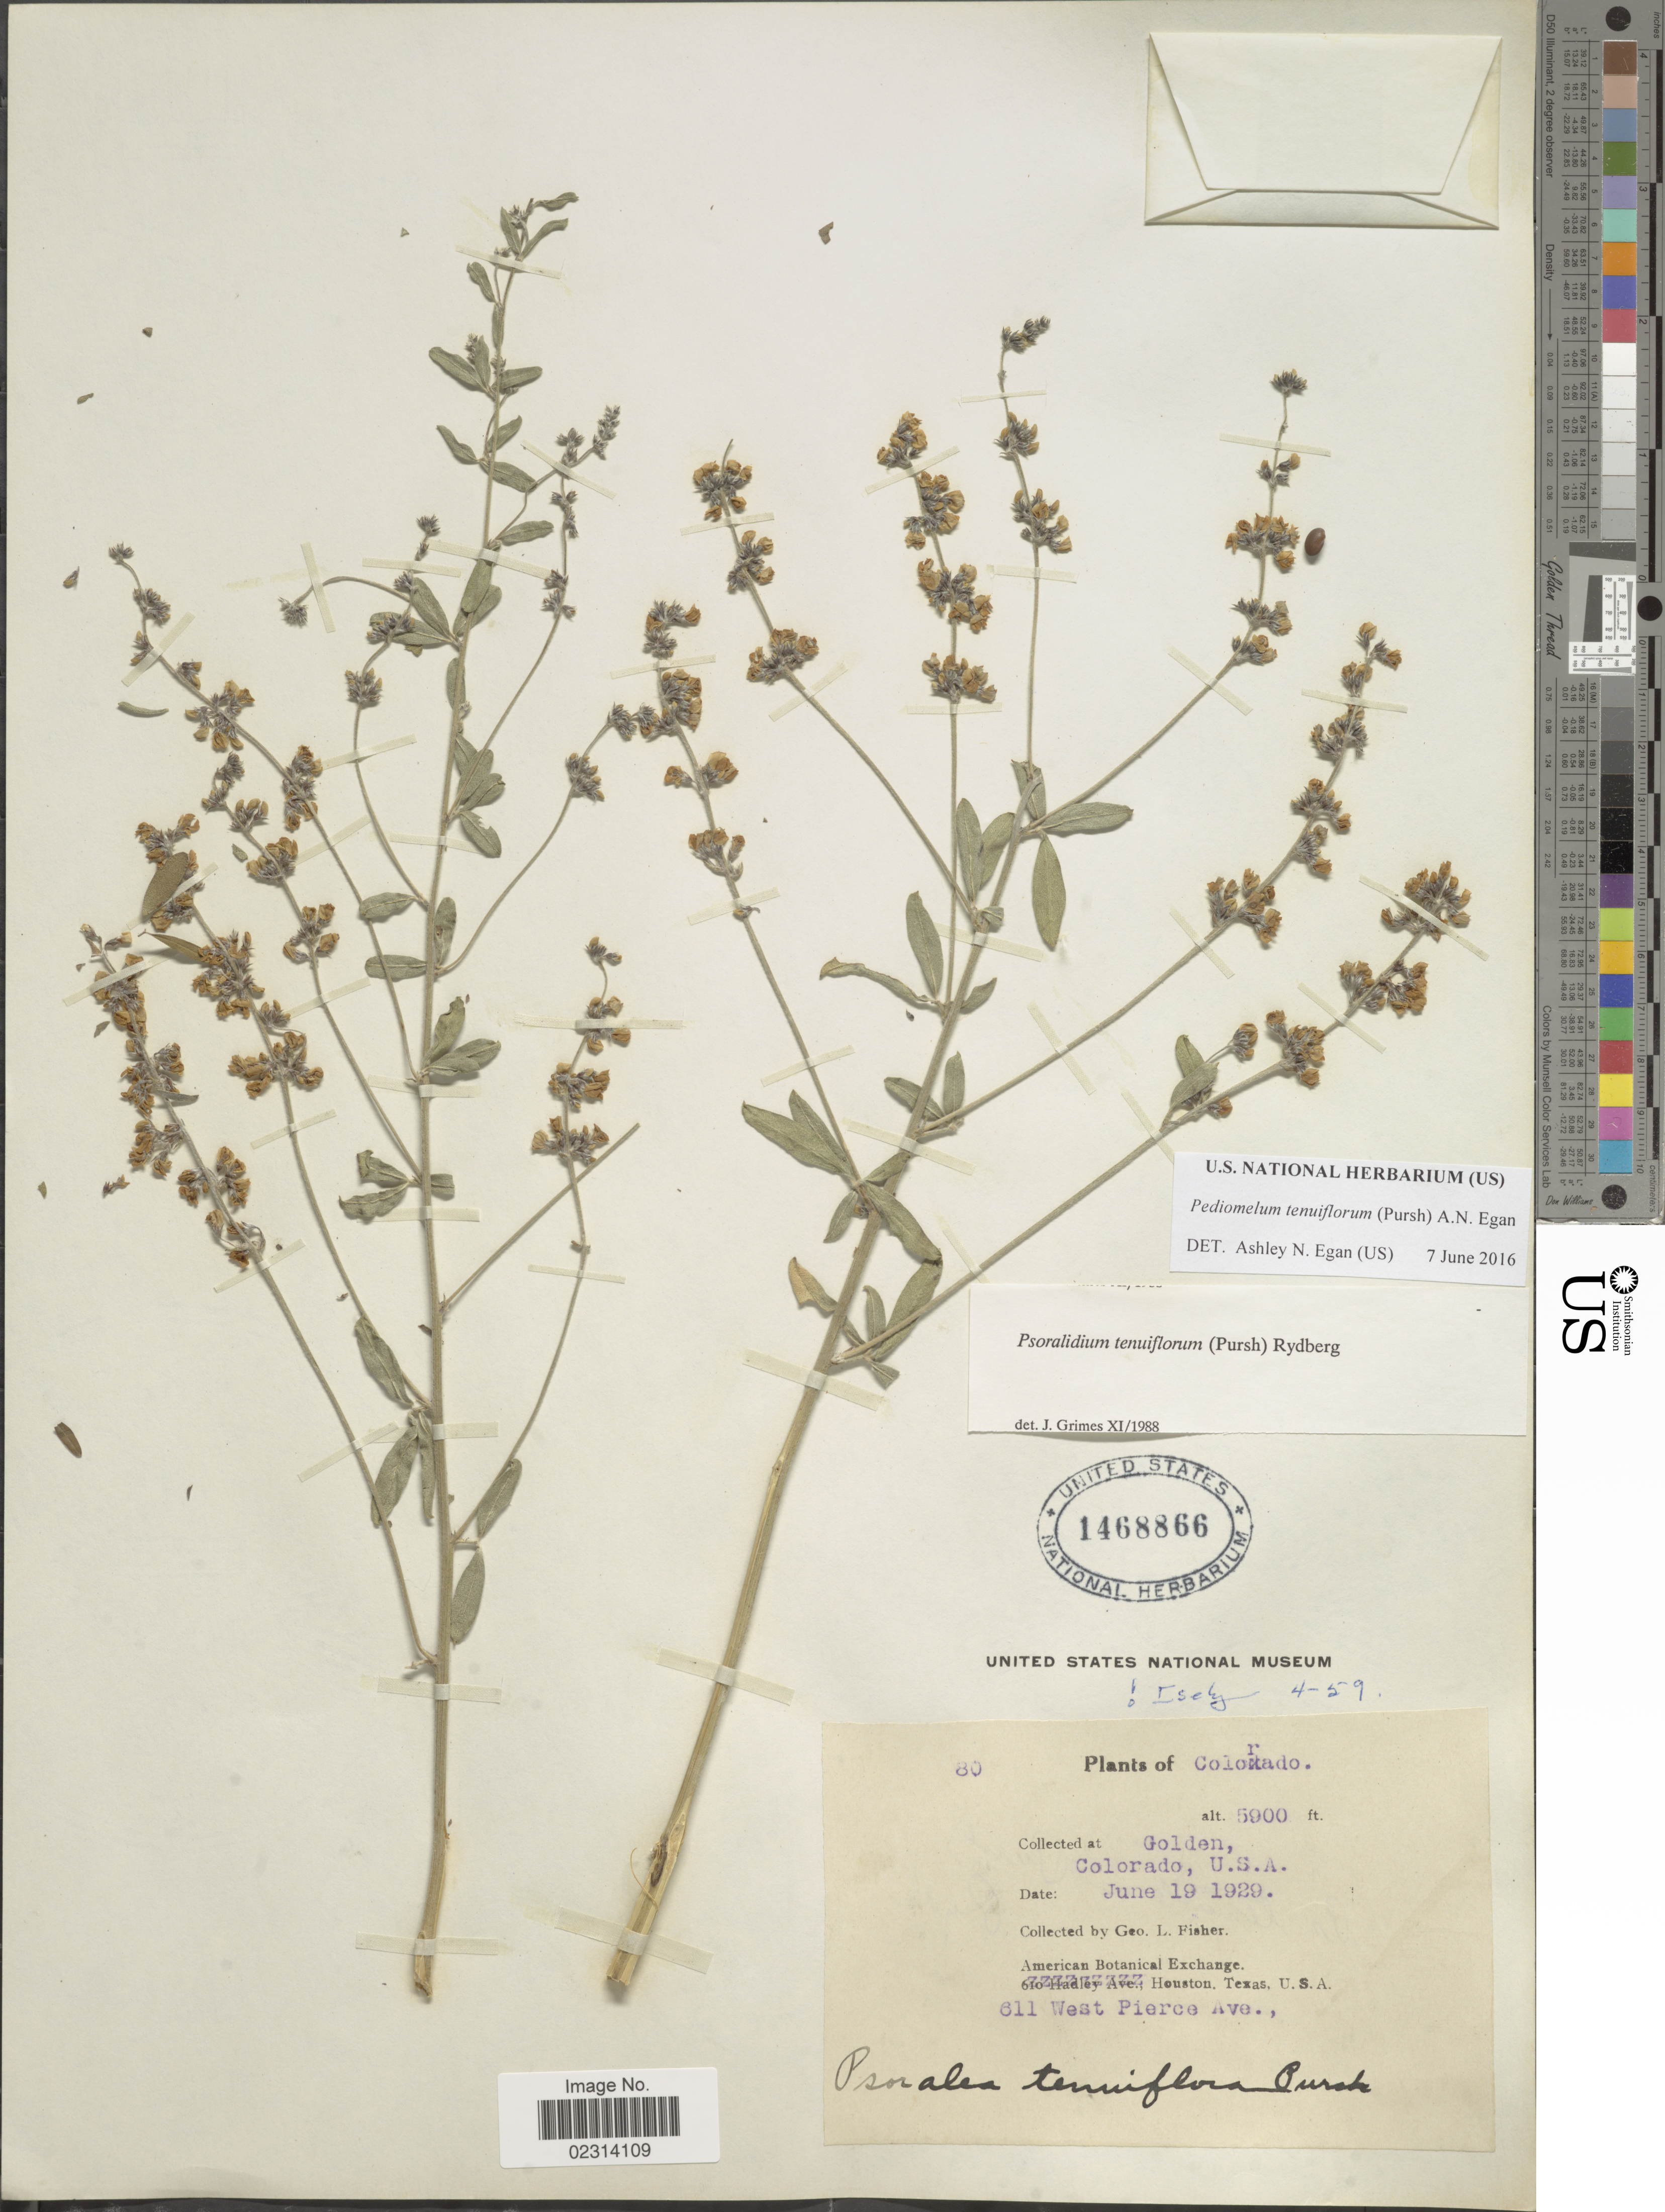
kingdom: Plantae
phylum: Tracheophyta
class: Magnoliopsida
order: Fabales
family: Fabaceae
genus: Psoralidium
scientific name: Psoralidium tenuiflorum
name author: (Pursh) Rydb.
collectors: G. L. Fisher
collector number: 80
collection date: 1929-06-19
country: United States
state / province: Colorado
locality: Golden, Colorado, U. S. A.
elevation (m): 1798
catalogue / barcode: US 1468866